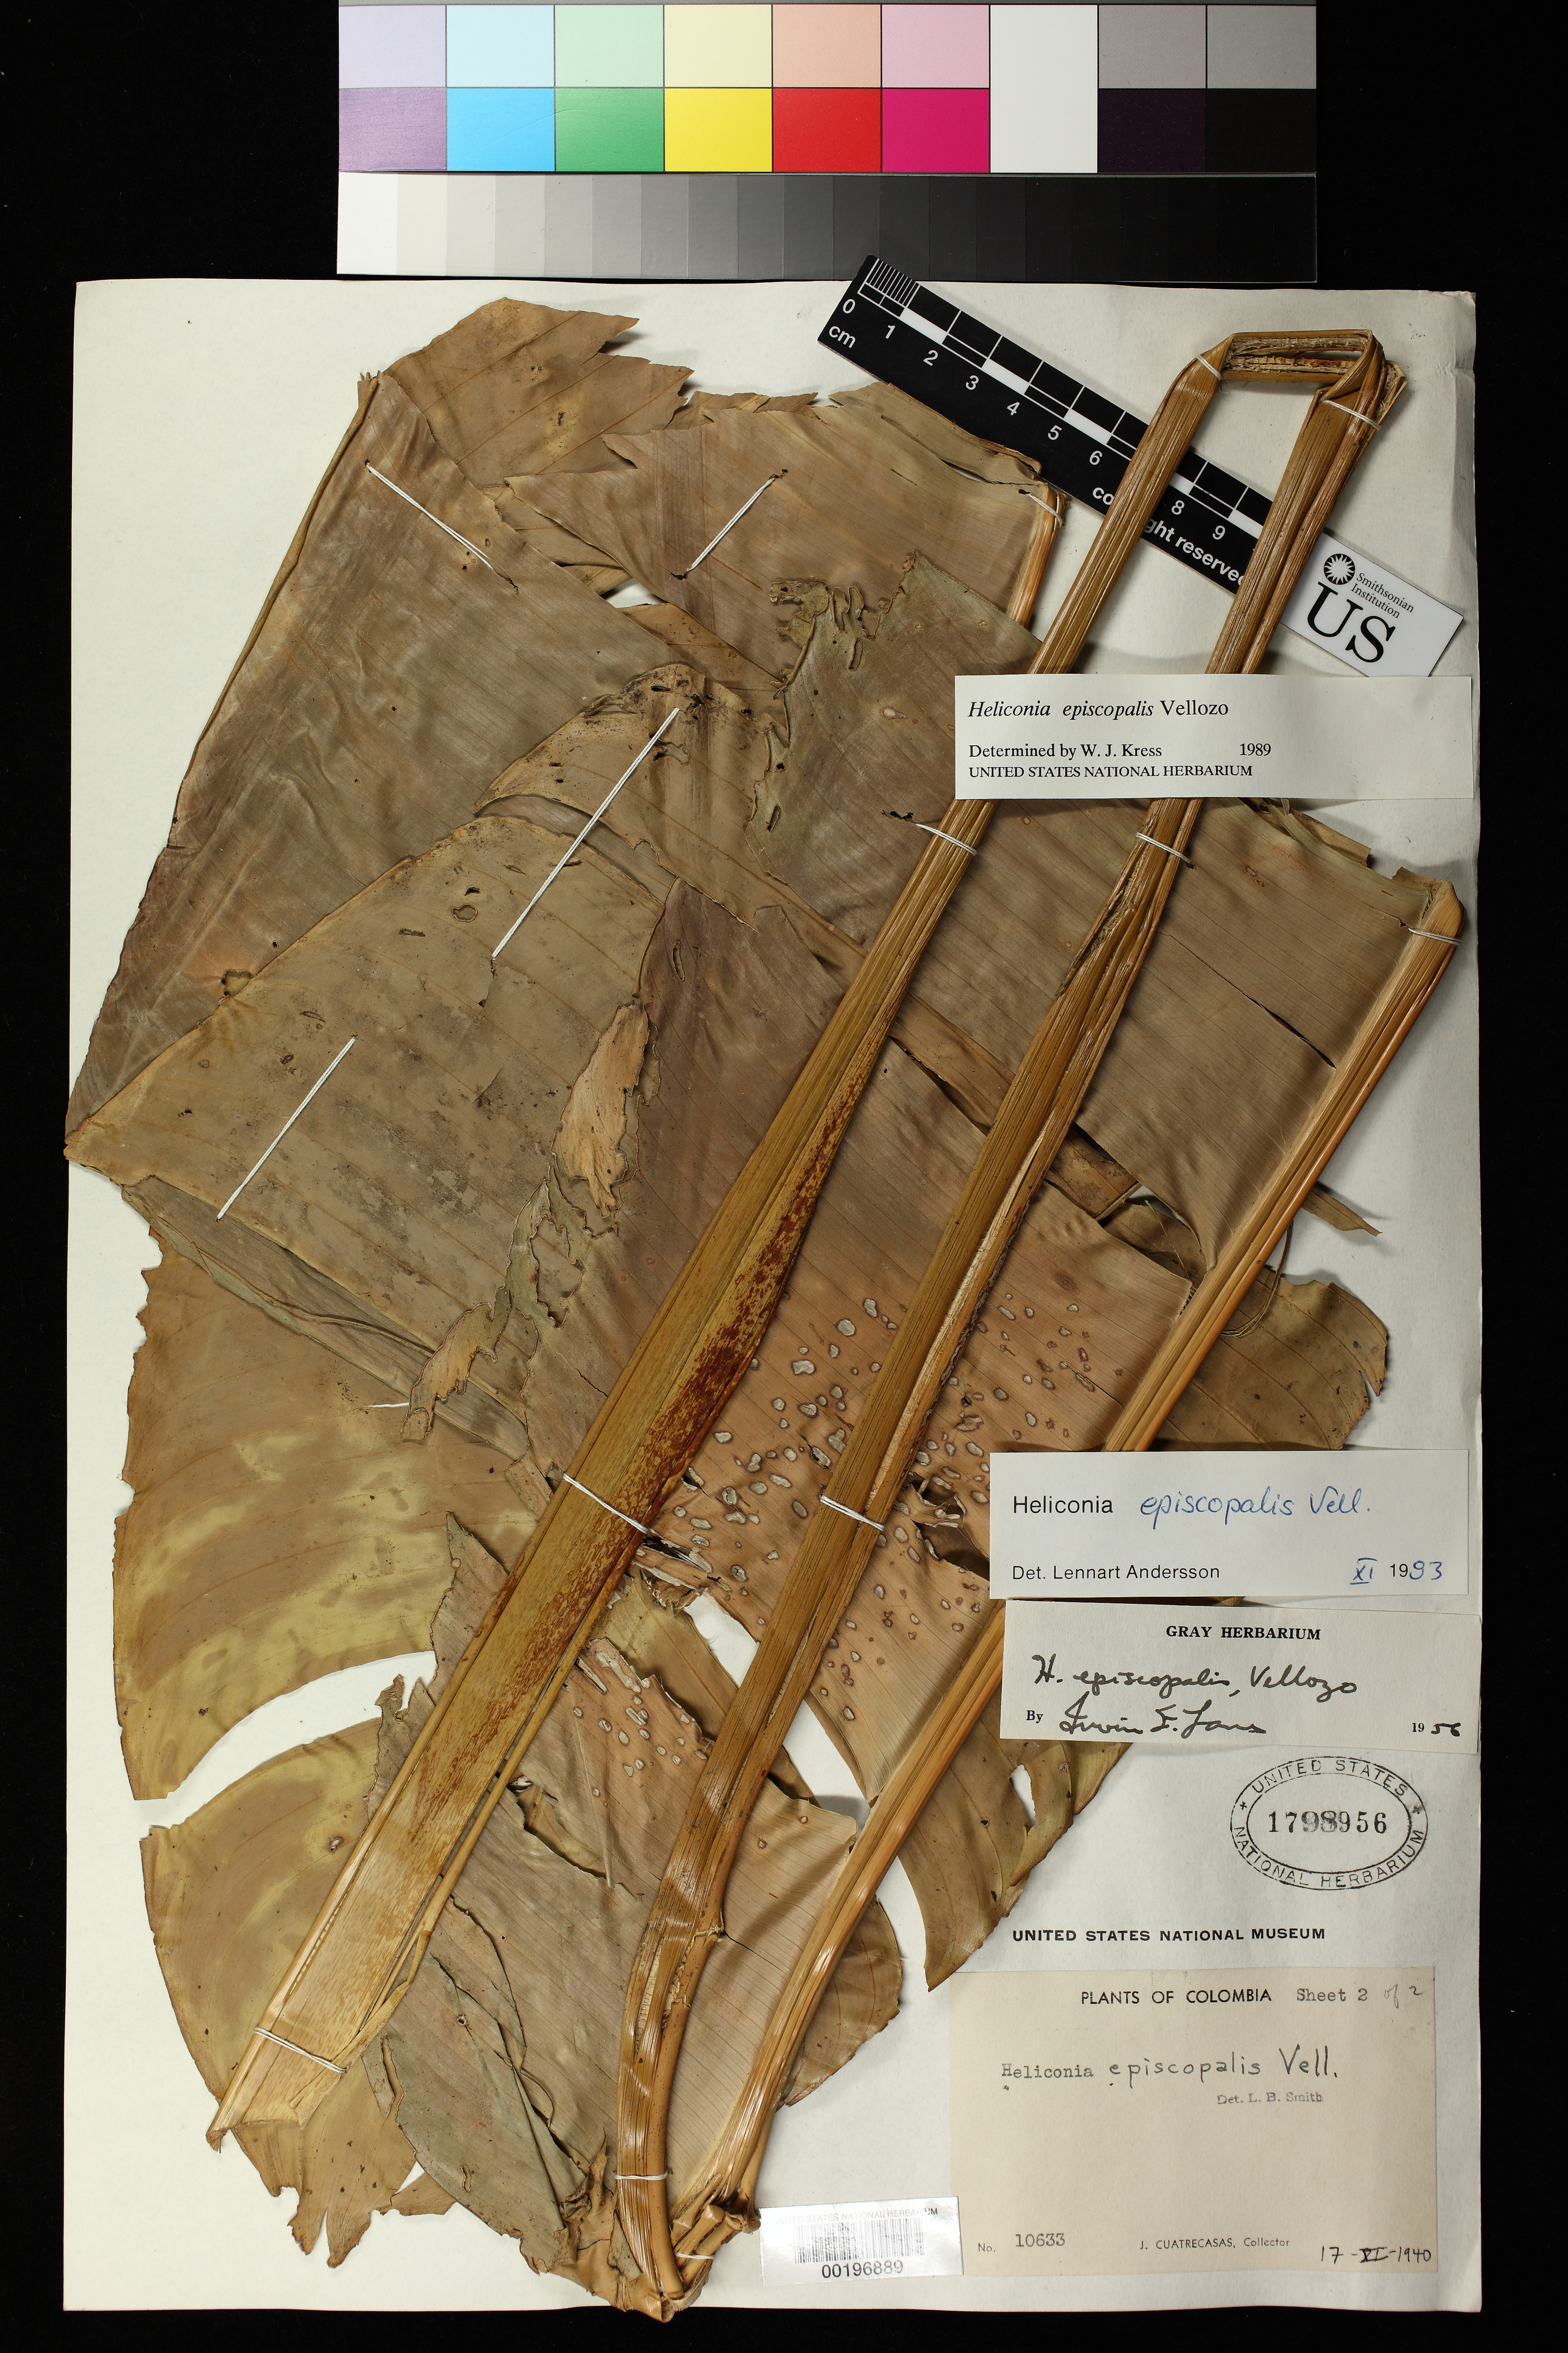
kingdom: Plantae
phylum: Tracheophyta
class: Liliopsida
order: Zingiberales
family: Heliconiaceae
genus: Heliconia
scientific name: Heliconia episcopalis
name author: Vell.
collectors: J. Cuatrecasas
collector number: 10633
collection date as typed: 17 Nov 1940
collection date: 1940-11-17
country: Colombia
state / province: Putumayo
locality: Higrofila Forest of Rio Putumayo; Puerto porvenir, above Puerto Ospina, near la Loma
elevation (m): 230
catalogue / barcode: US 1798956